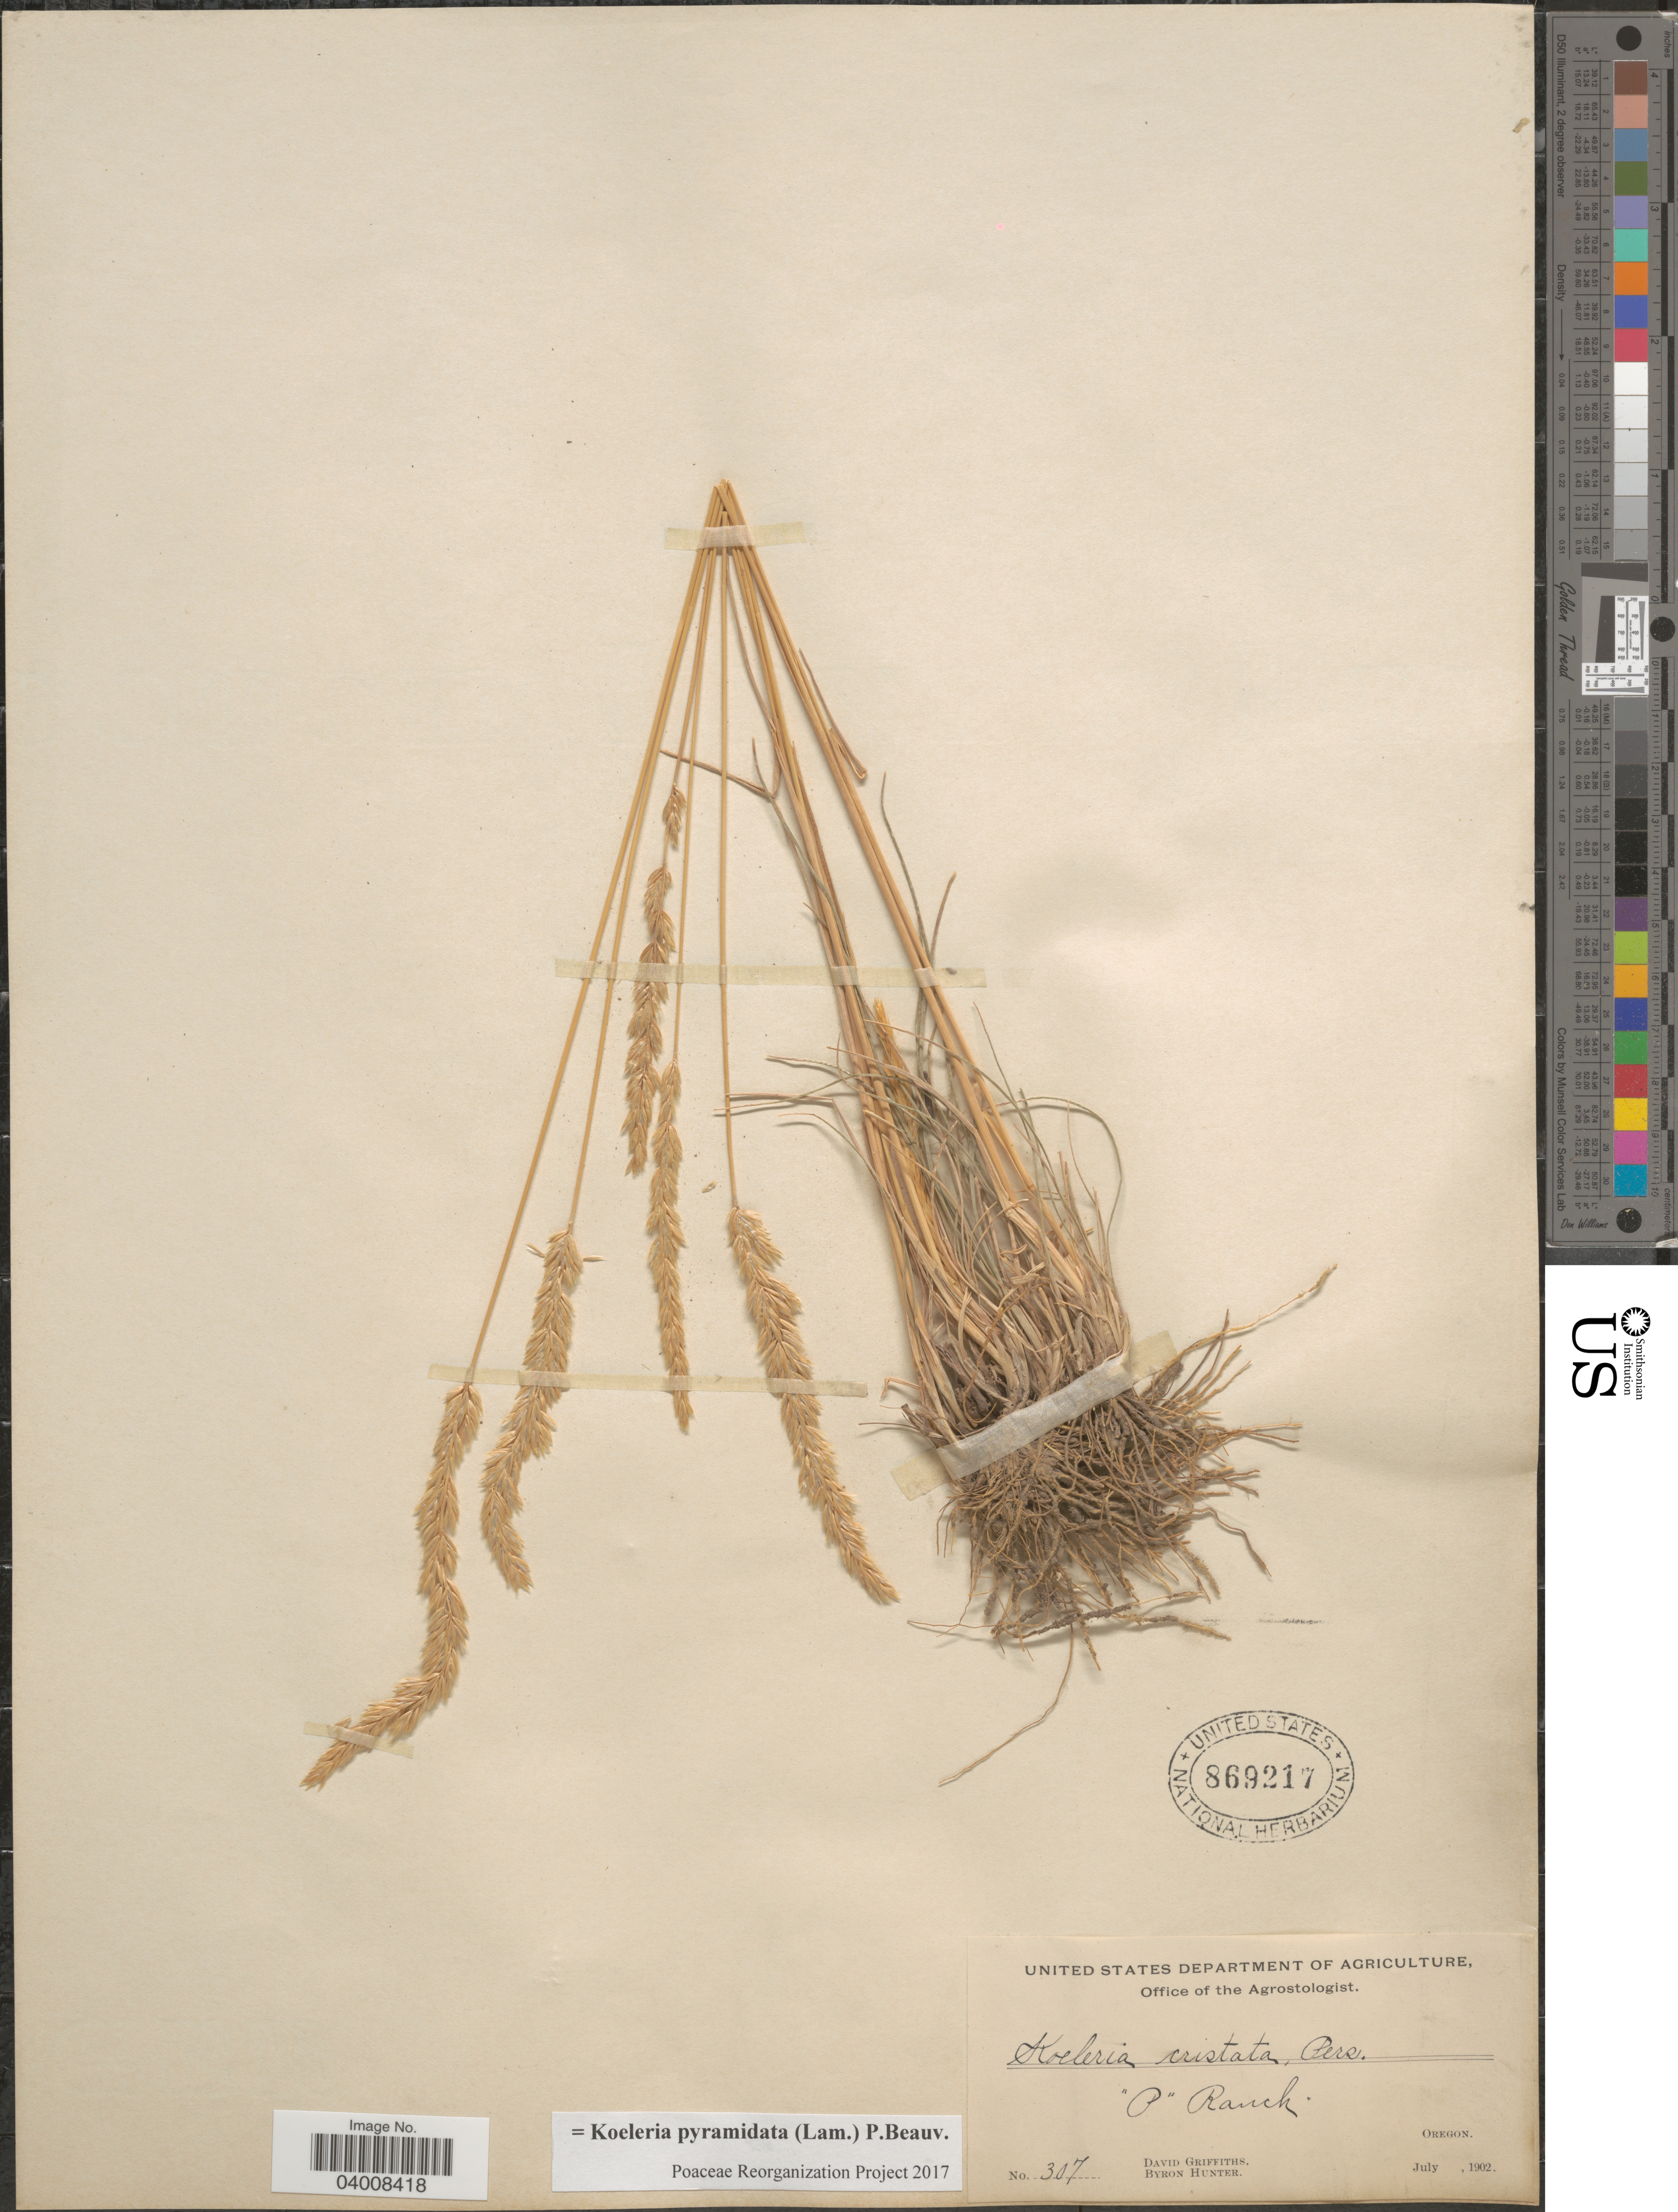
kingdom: Plantae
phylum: Tracheophyta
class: Liliopsida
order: Poales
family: Poaceae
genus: Koeleria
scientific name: Koeleria pyramidata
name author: (Lam.) P. Beauv.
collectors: D. Griffiths & B. Hunter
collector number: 307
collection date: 1902-07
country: United States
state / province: Oregon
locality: O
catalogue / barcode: US 869217